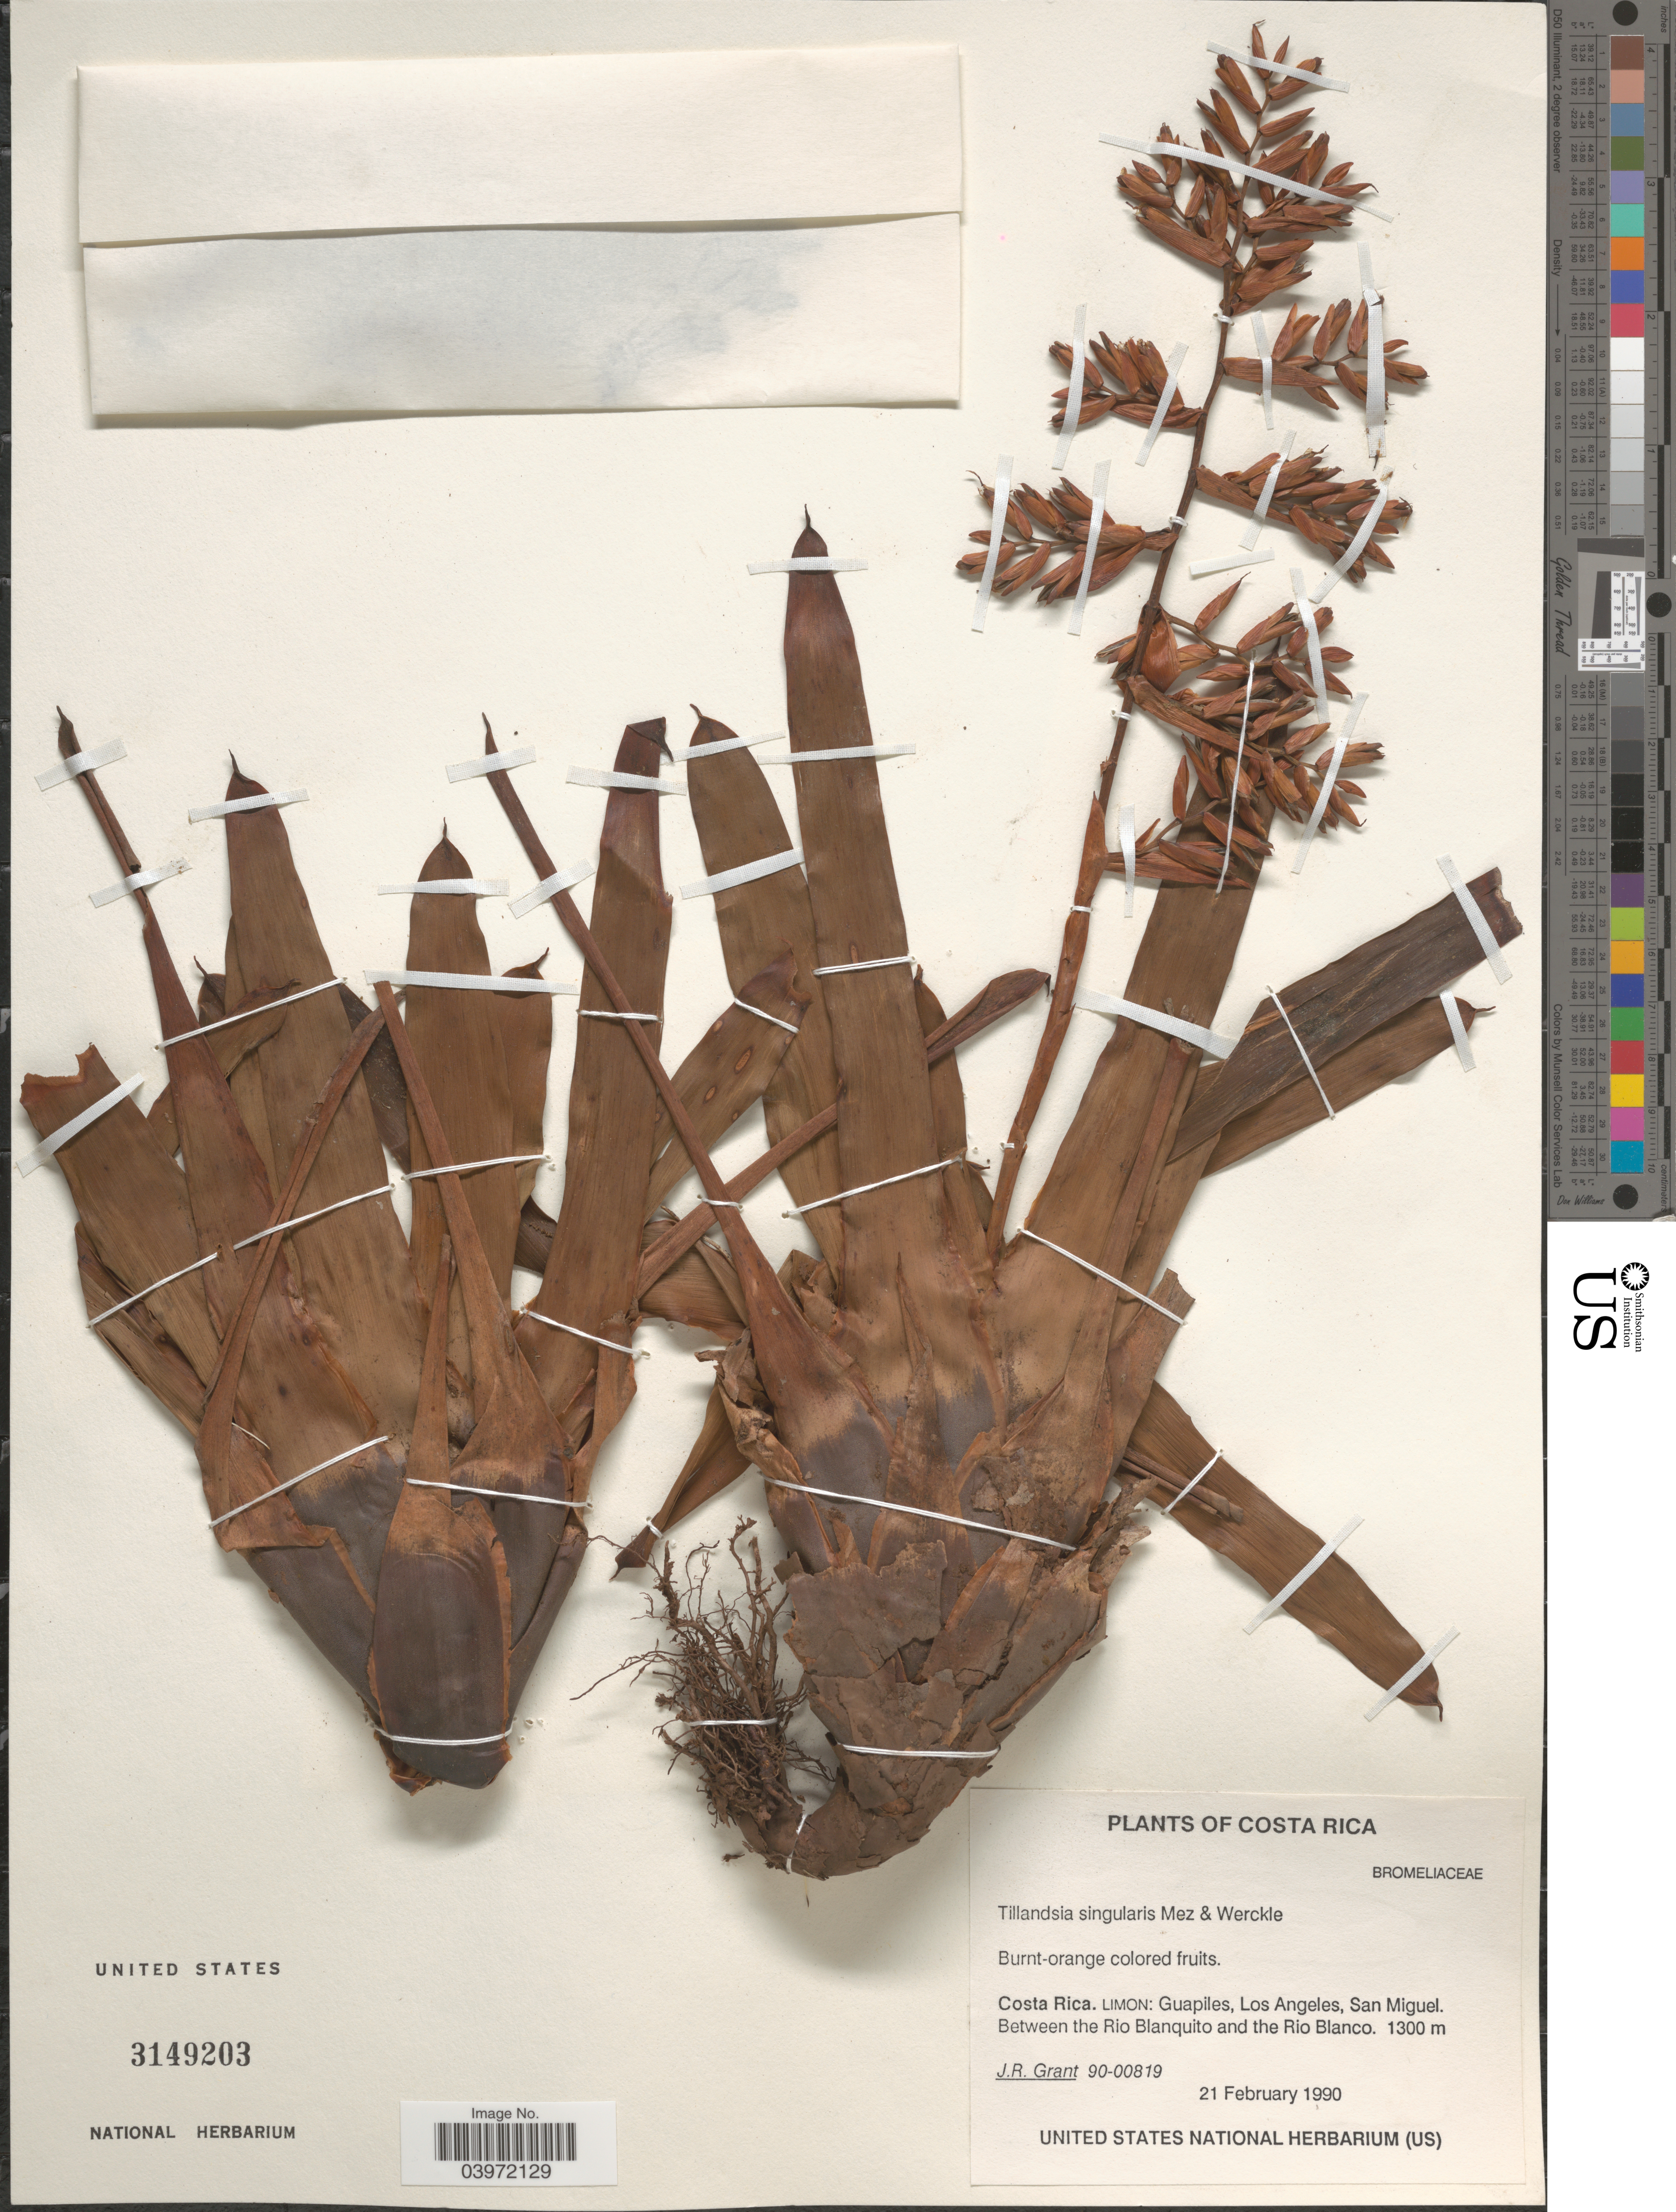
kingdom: Plantae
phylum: Tracheophyta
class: Liliopsida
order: Poales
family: Bromeliaceae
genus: Tillandsia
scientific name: Tillandsia singularis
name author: Mez & Wercklé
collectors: J. Grant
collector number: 90-00819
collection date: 1990-02-21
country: Costa Rica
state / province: Limón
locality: Guapiles, Los Angeles, San Miguel. Between the Rio Blanquito and the Rio Blanco.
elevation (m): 1300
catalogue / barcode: US 3149203